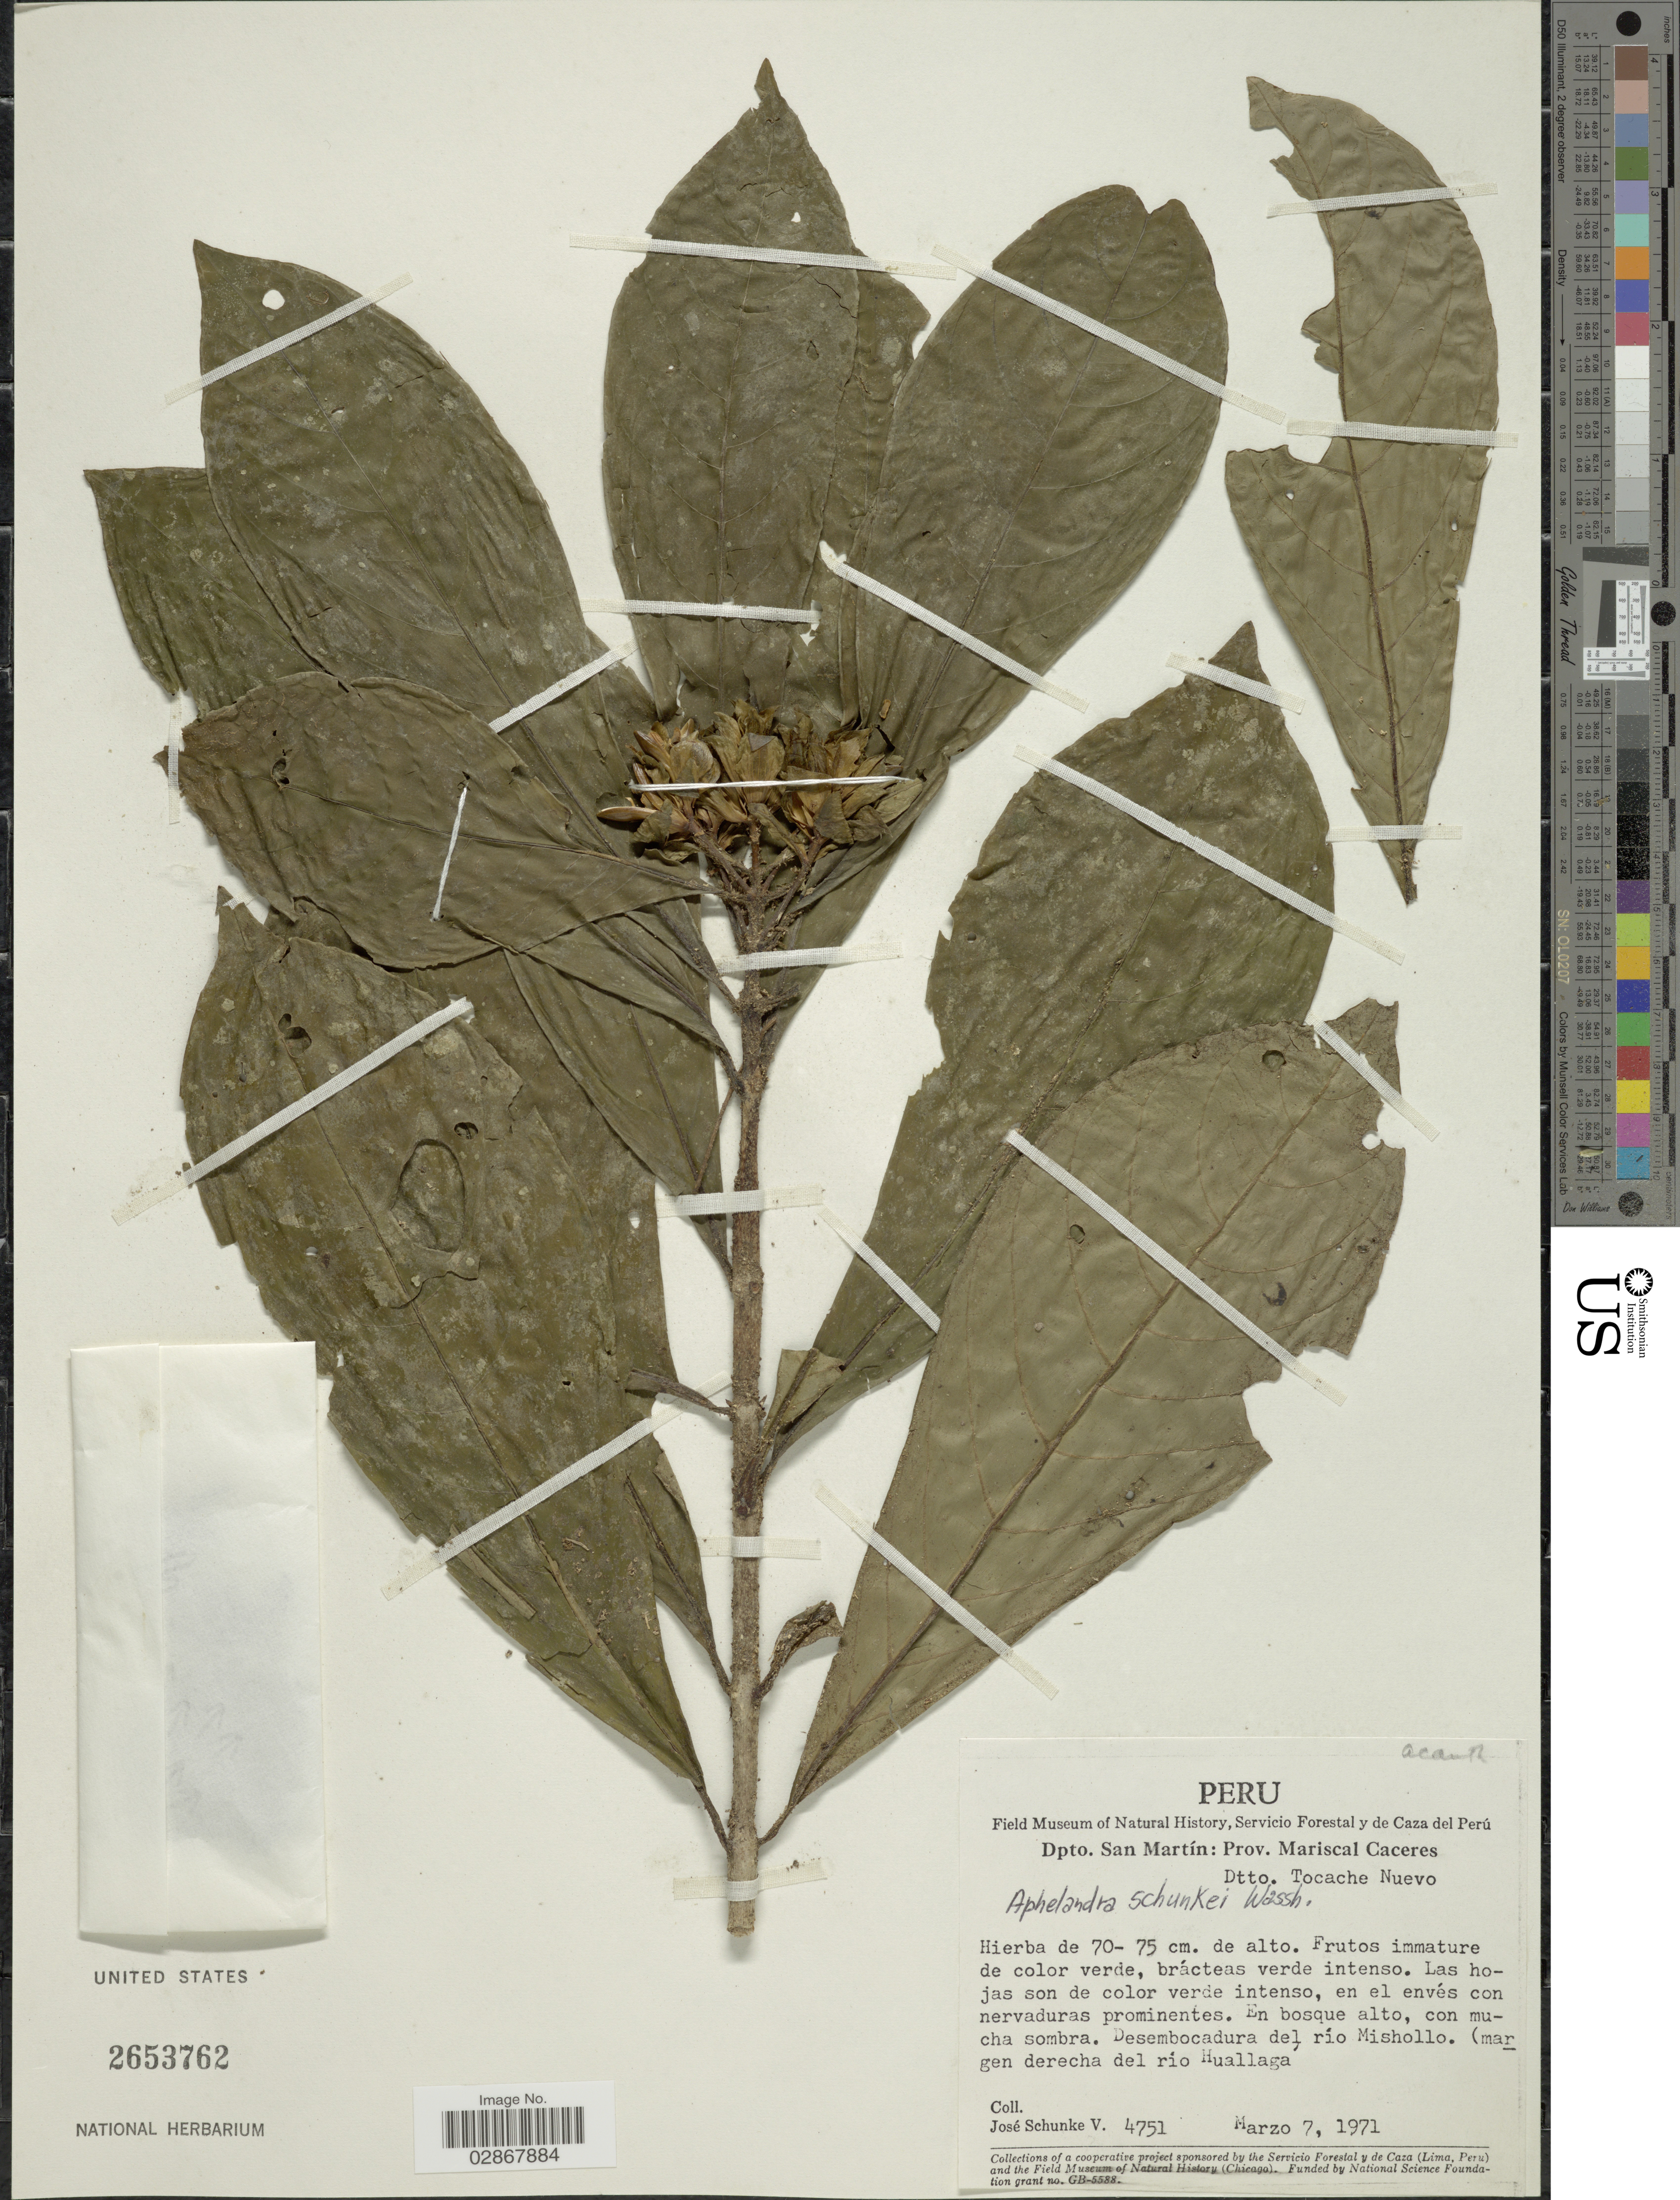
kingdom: Plantae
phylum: Tracheophyta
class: Magnoliopsida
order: Lamiales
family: Acanthaceae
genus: Aphelandra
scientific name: Aphelandra schunkei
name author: Wassh.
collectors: J. Schunke Vigo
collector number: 4751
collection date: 1971-03-07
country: Peru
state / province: San Martín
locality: Dpto. San Martín: Prov. Mariscal Caceres. Dtto. Tocache Nuevo. Desembocadura del río Mishollo (margen derecha del río Huallaga).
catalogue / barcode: US 2653762